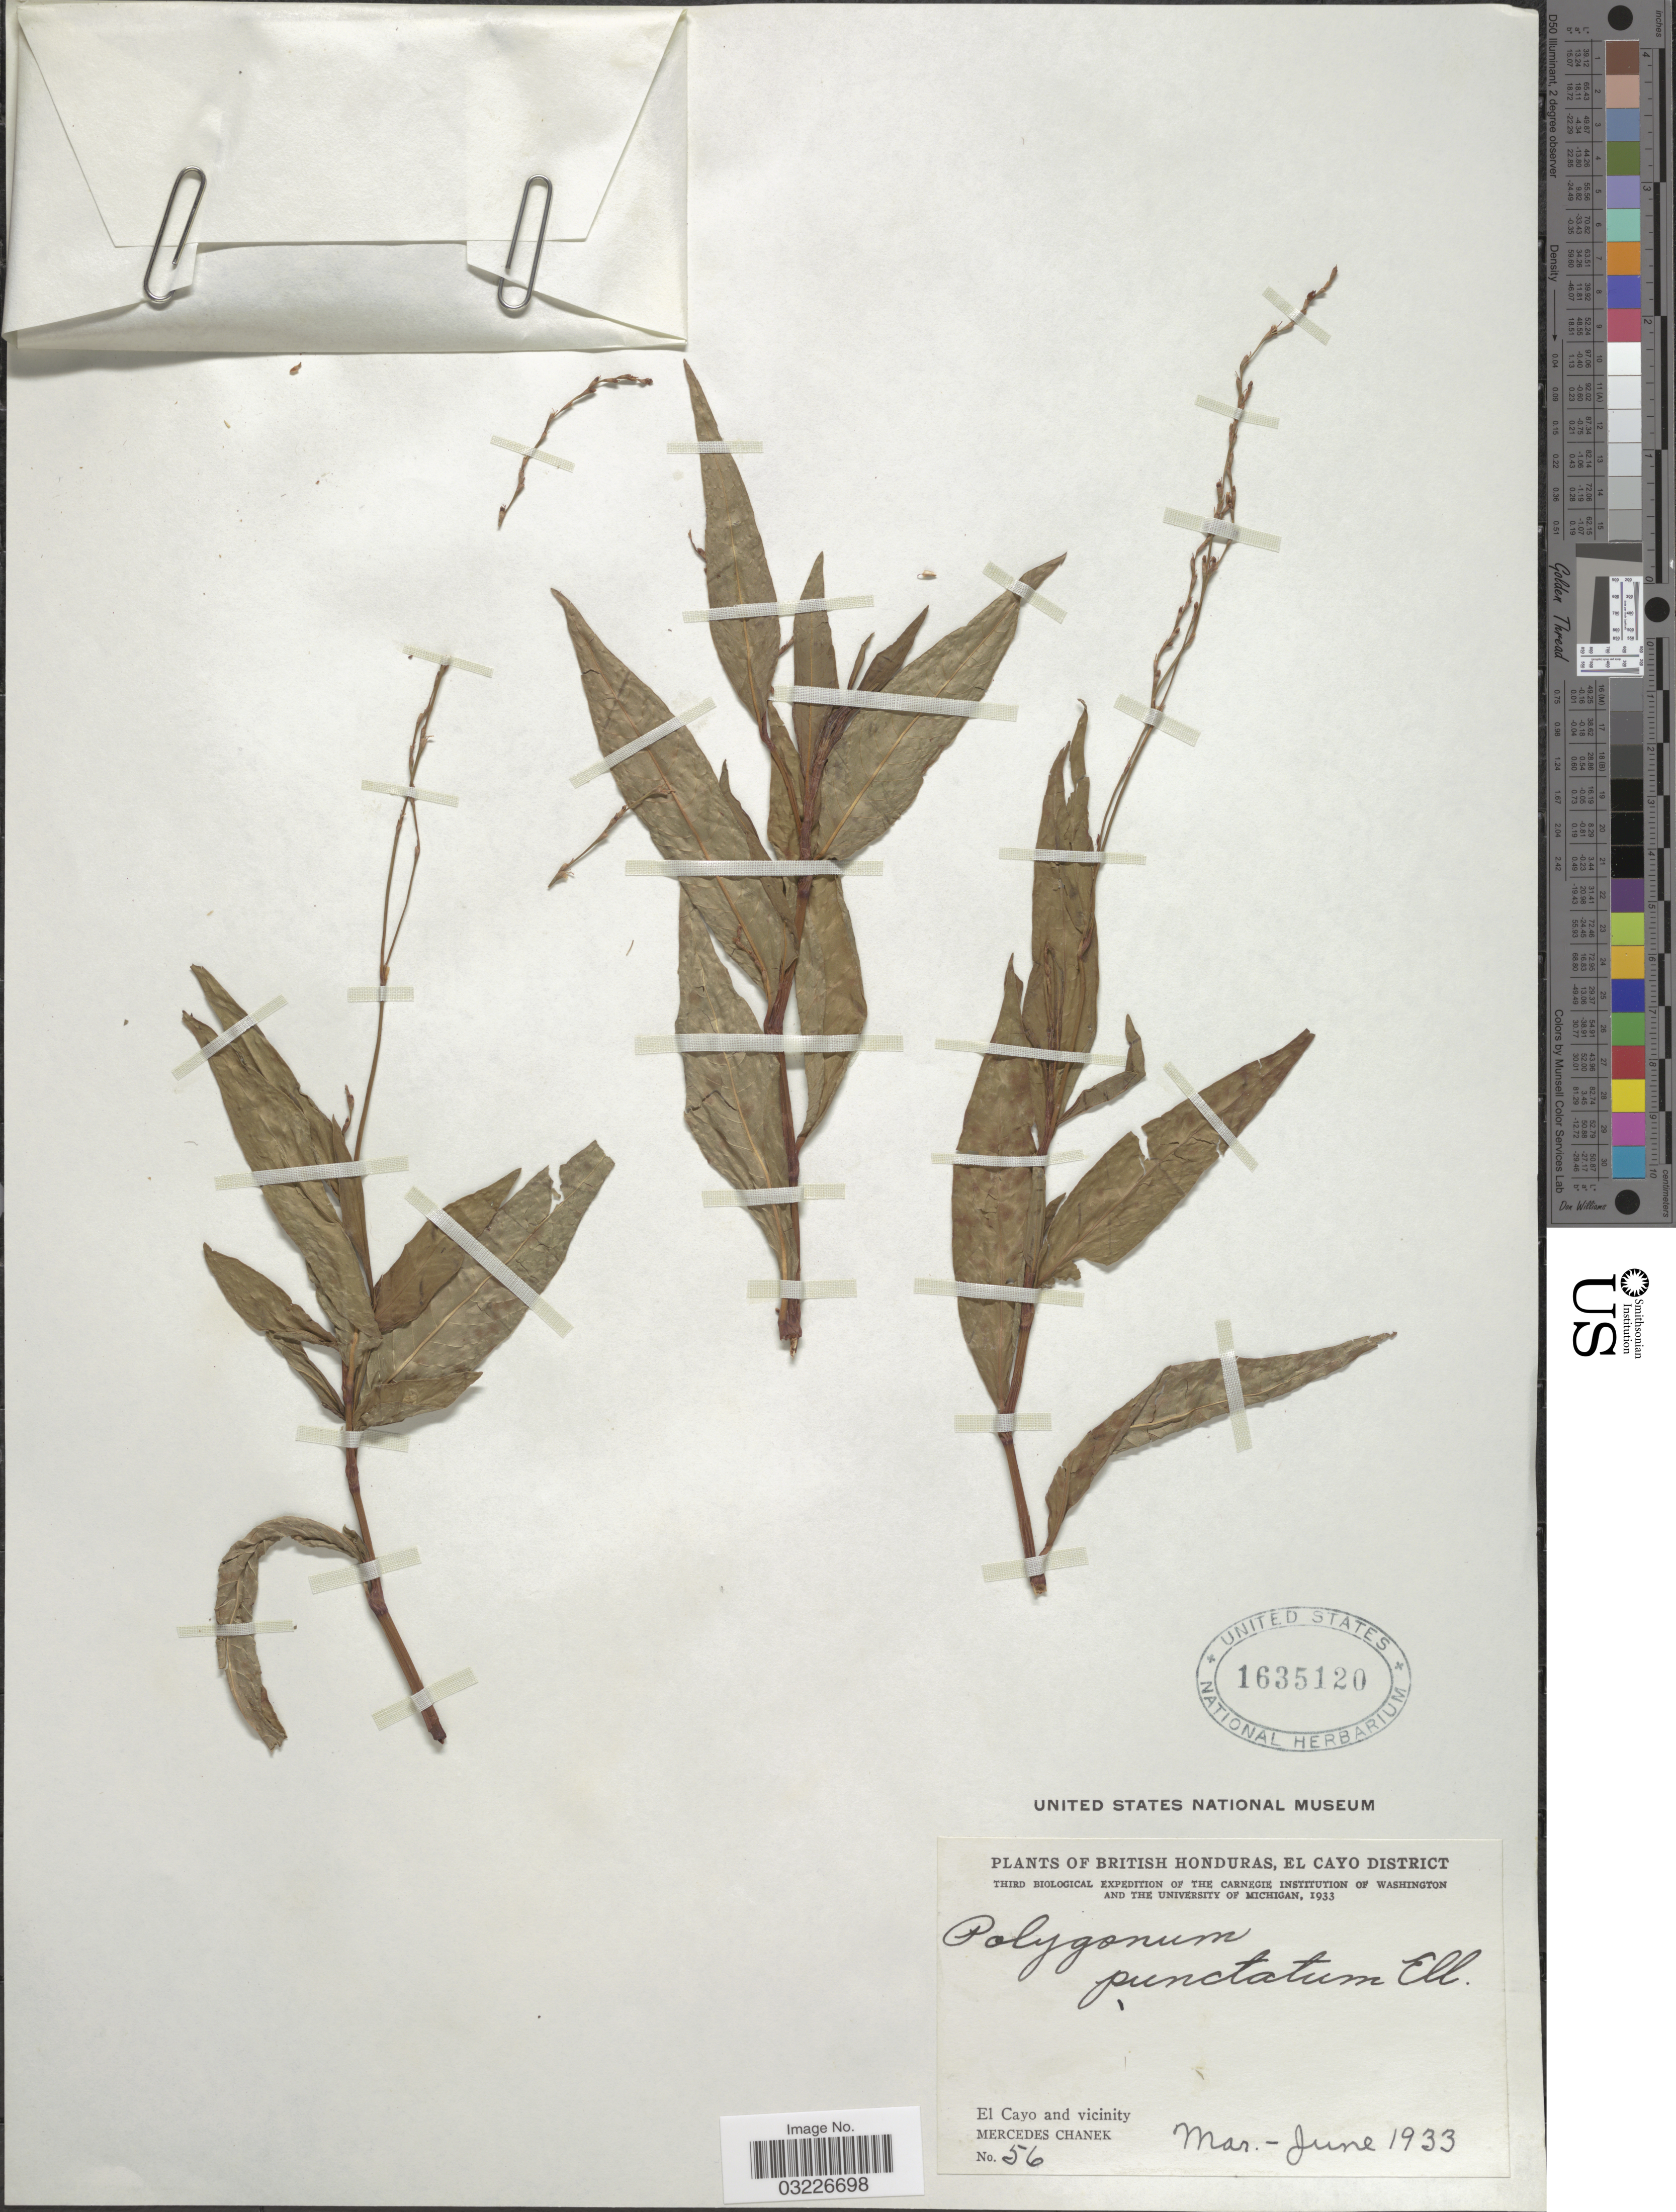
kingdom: Plantae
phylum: Tracheophyta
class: Magnoliopsida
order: Caryophyllales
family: Polygonaceae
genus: Persicaria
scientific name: Persicaria punctata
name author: (Elliott) Small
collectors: M. Chanek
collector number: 56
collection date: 1933-03/1933-06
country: Belize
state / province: Cayo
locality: British Honduras, El Cayo District. El Cayo and vicinity.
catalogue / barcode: US 1635120